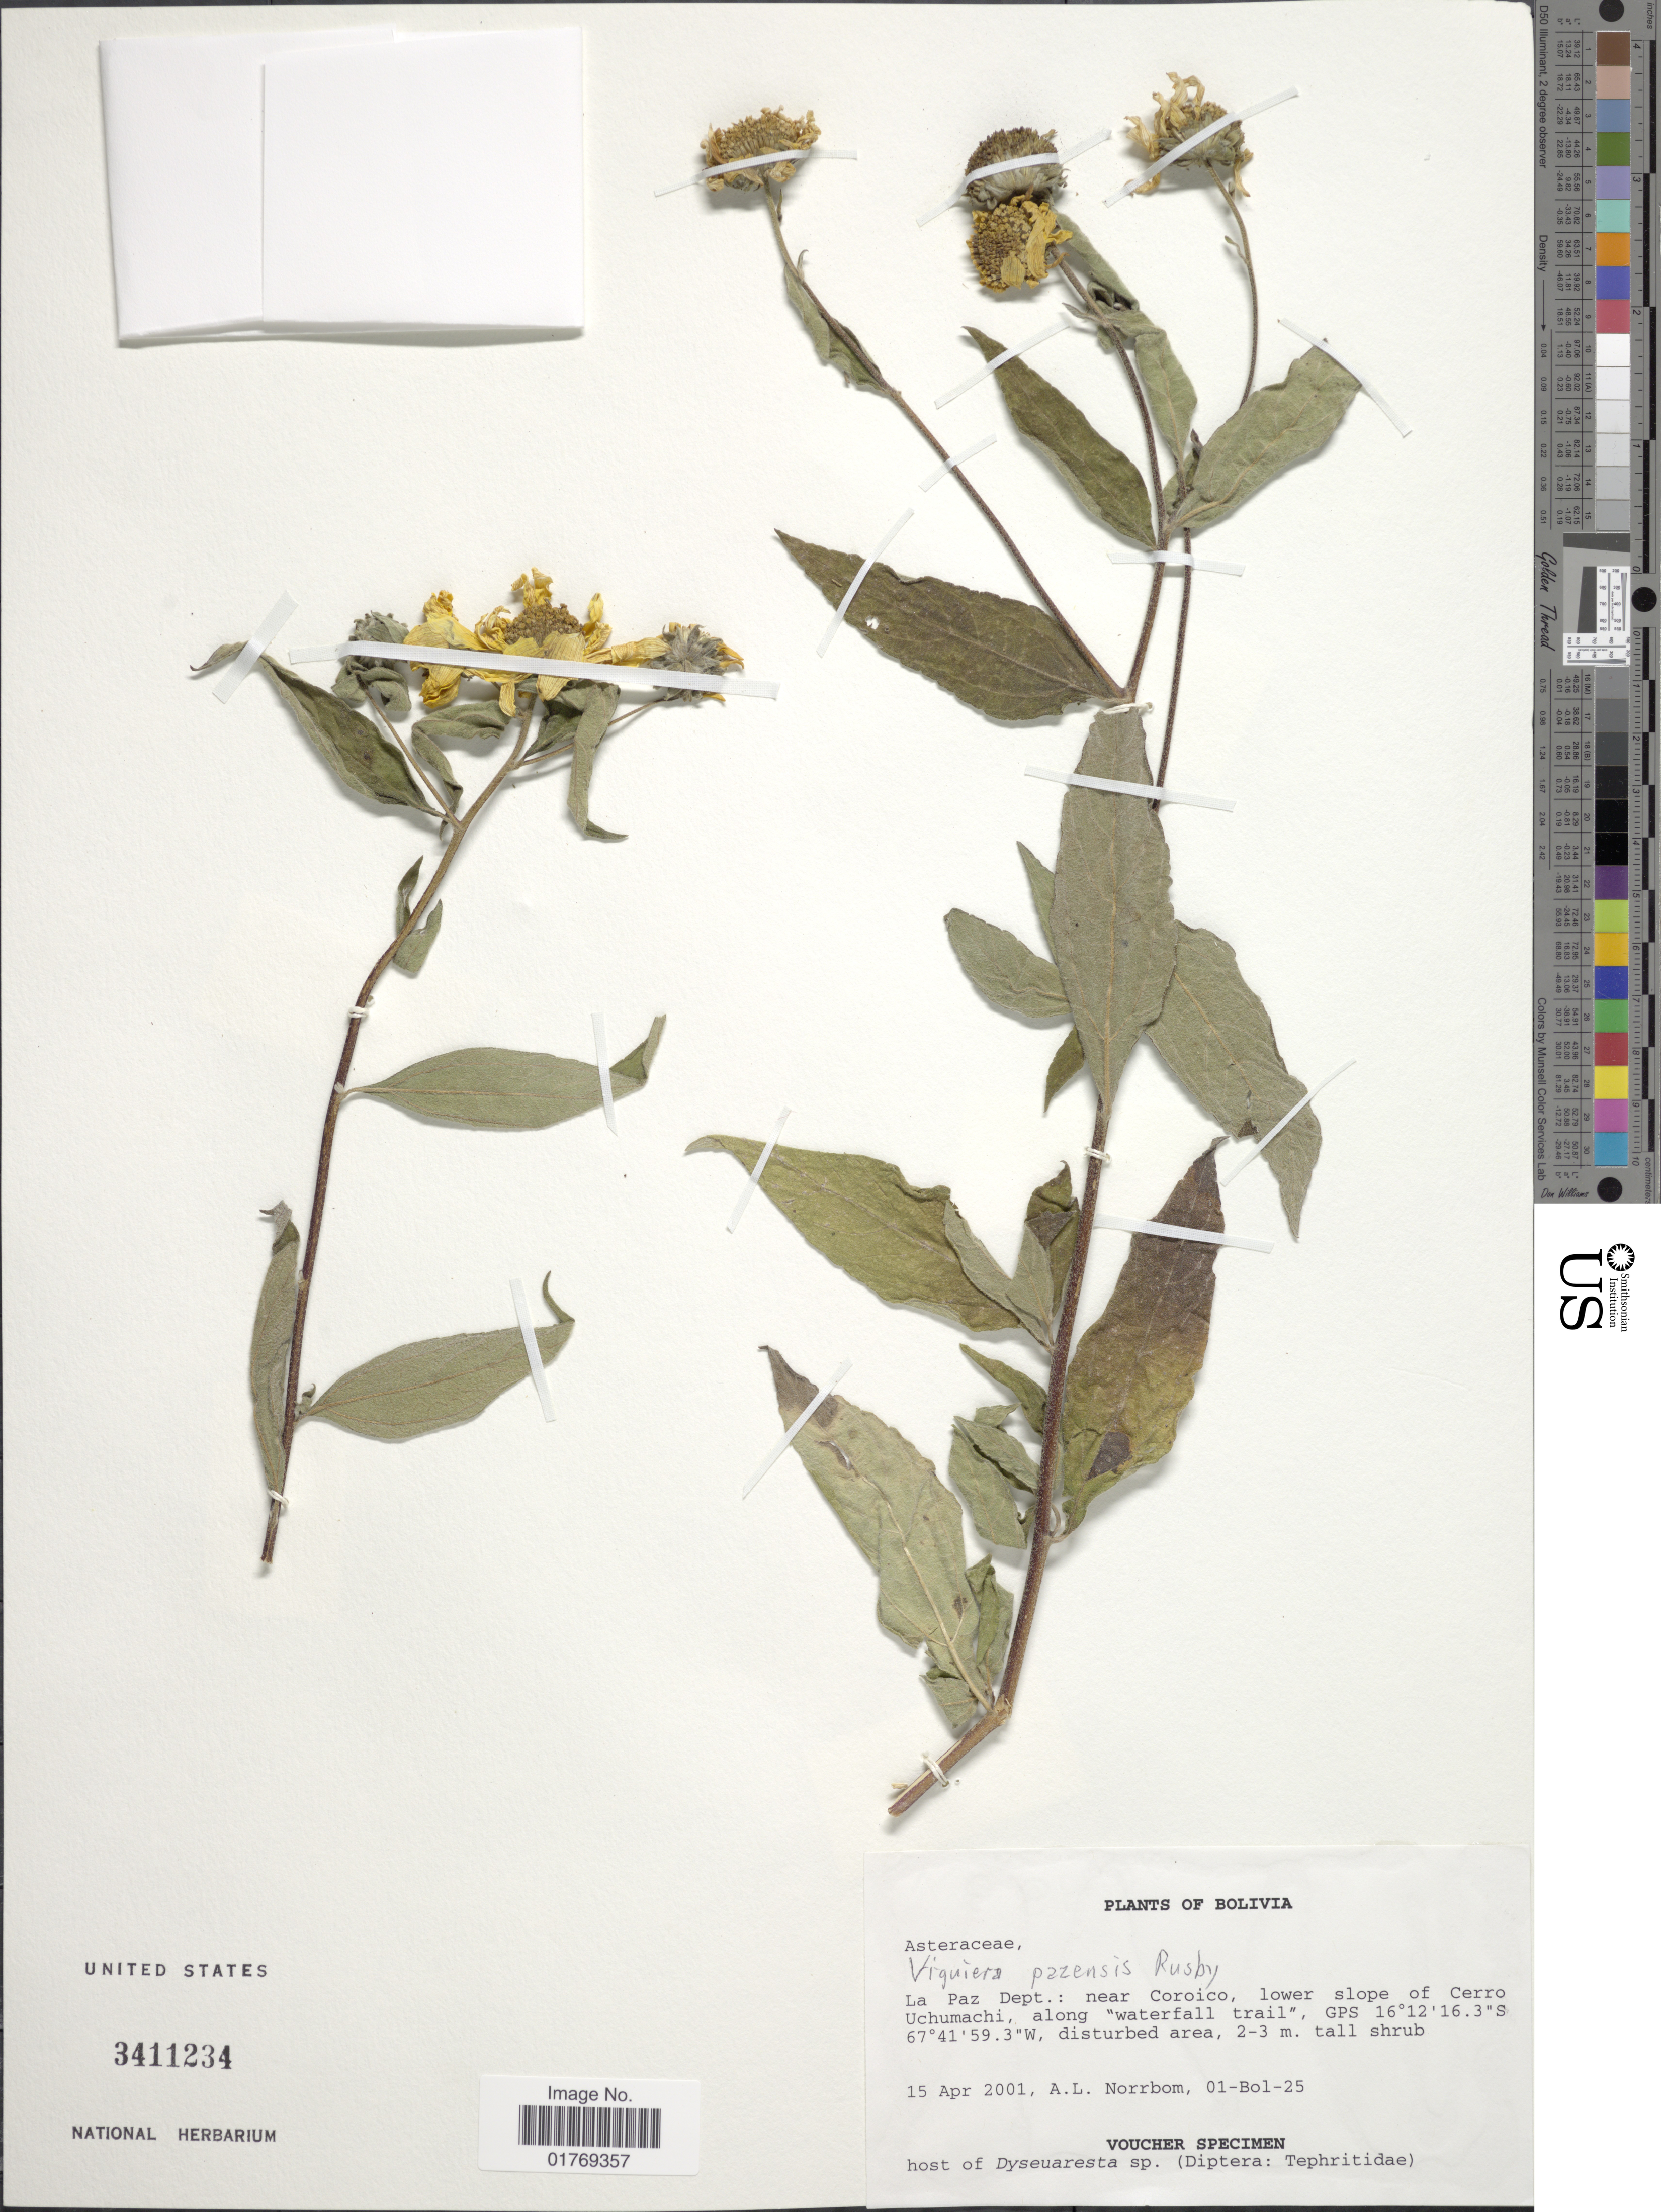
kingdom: Plantae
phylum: Tracheophyta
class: Magnoliopsida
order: Asterales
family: Asteraceae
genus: Viguiera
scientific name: Viguiera sp.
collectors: A. L. Norrbom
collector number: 01-Bol-25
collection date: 2001-04-15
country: Bolivia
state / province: La Paz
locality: La Paz Dept.: near Coroico, lower slope of Cerro Uchumachi, along "waterfall trail"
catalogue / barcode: US 3411234